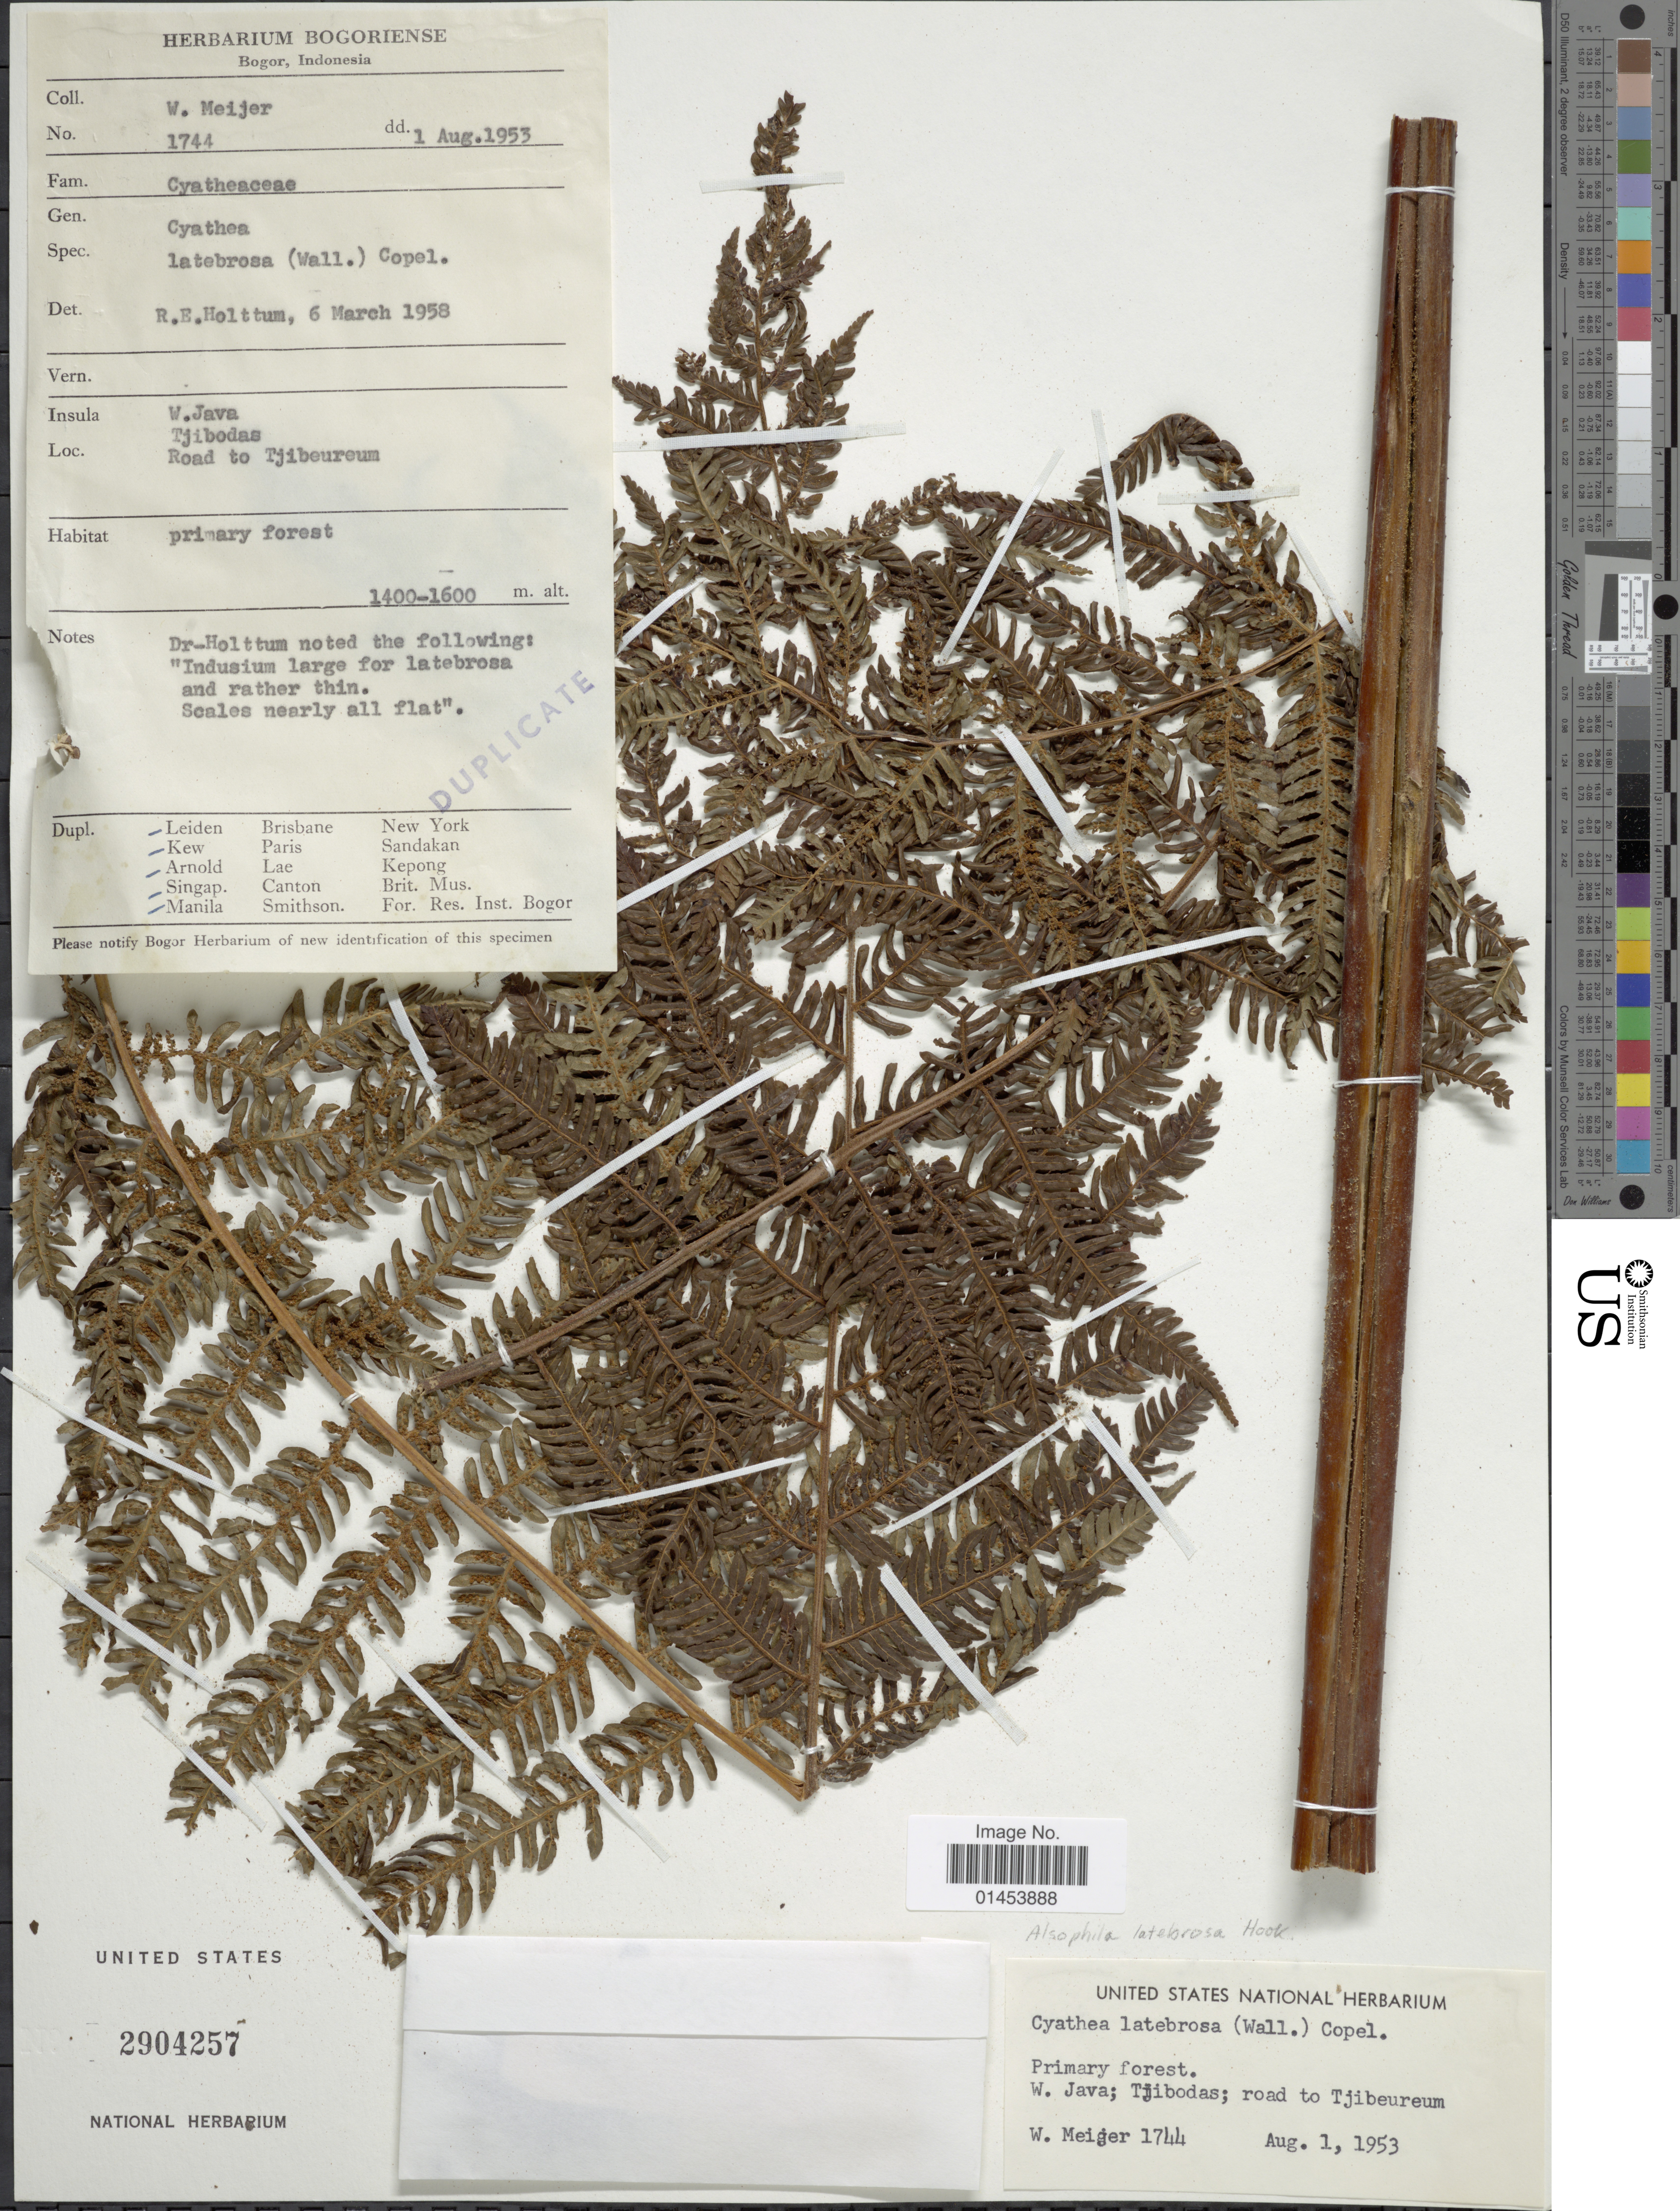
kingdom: Plantae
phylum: Tracheophyta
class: Polypodiopsida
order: Cyatheales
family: Cyatheaceae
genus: Cyathea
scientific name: Cyathea latebrosa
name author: (Wall. ex Hook.) Copel.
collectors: W. Meijer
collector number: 1744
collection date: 1953-08-01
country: Indonesia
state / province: Java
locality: W. Java. Tjibodas, Road to Tjibeureum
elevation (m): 1400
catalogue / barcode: US 2904257